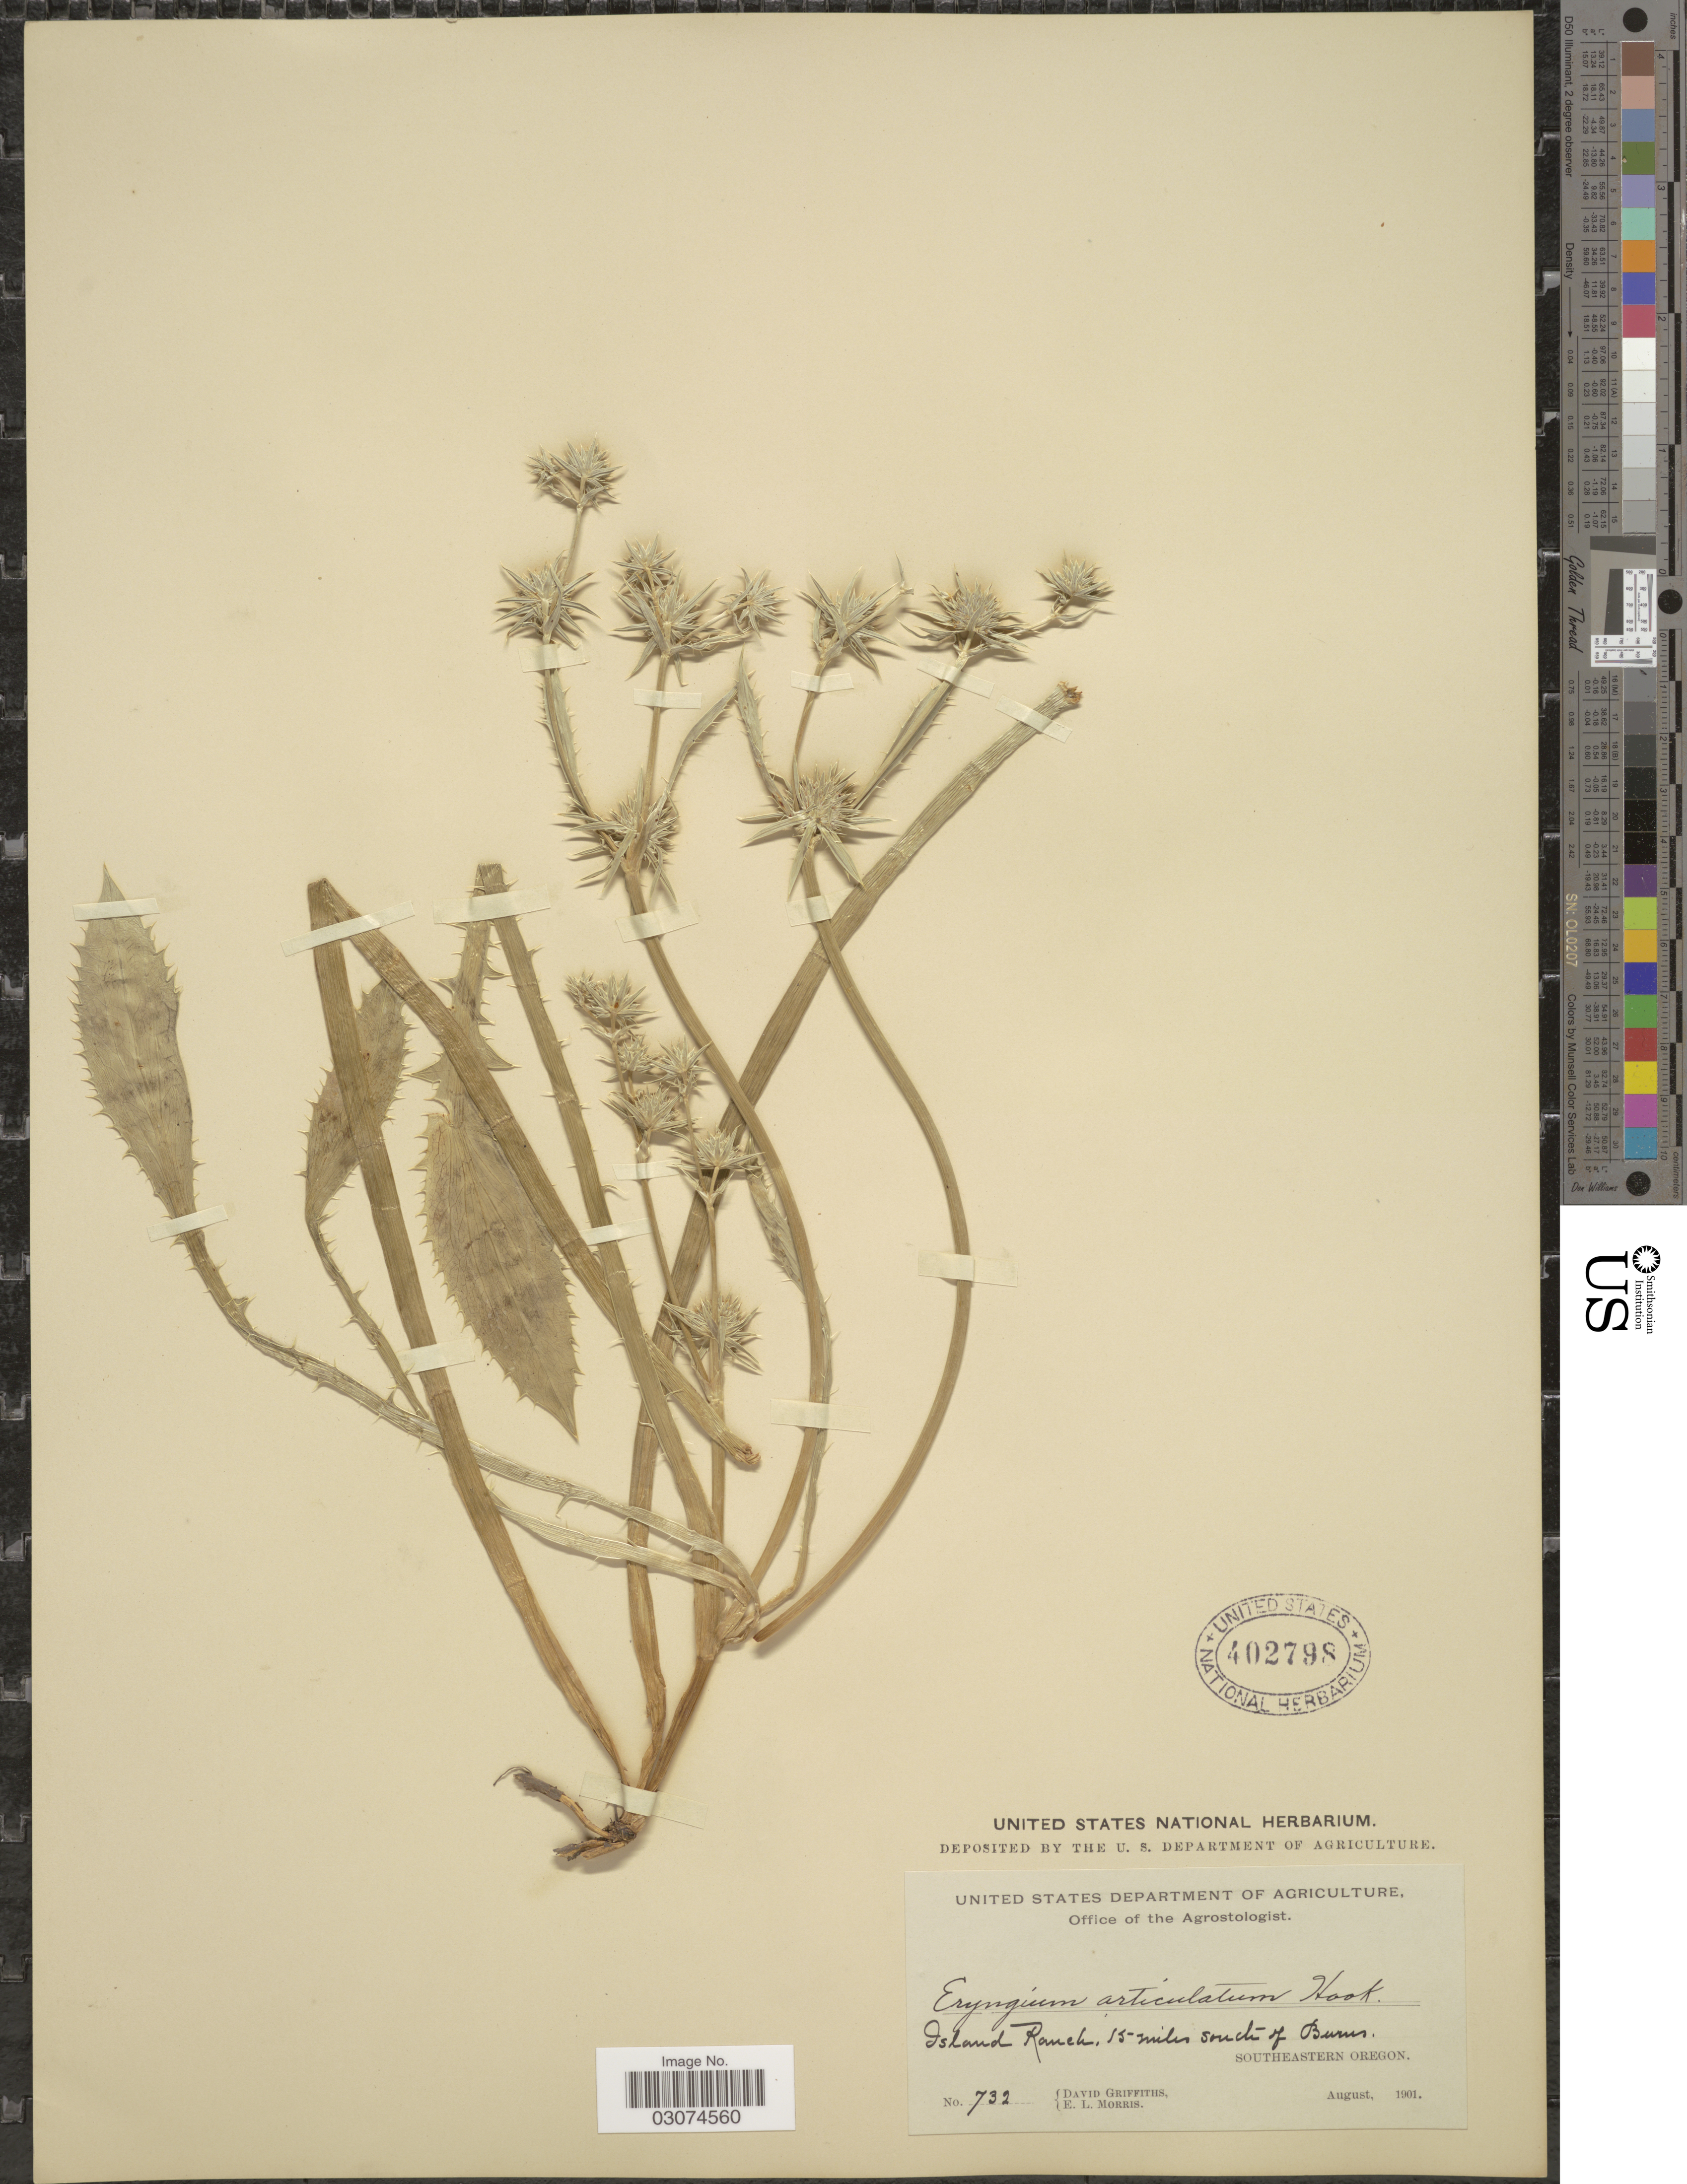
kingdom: Plantae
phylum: Tracheophyta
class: Magnoliopsida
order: Apiales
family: Apiaceae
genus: Eryngium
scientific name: Eryngium alismifolium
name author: Greene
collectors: D. Griffiths & E. Morris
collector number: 732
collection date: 1901-08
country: United States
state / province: Oregon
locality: Island Ranch, 15 miles south of Burns. Southeastern Oregon.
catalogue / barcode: US 402798